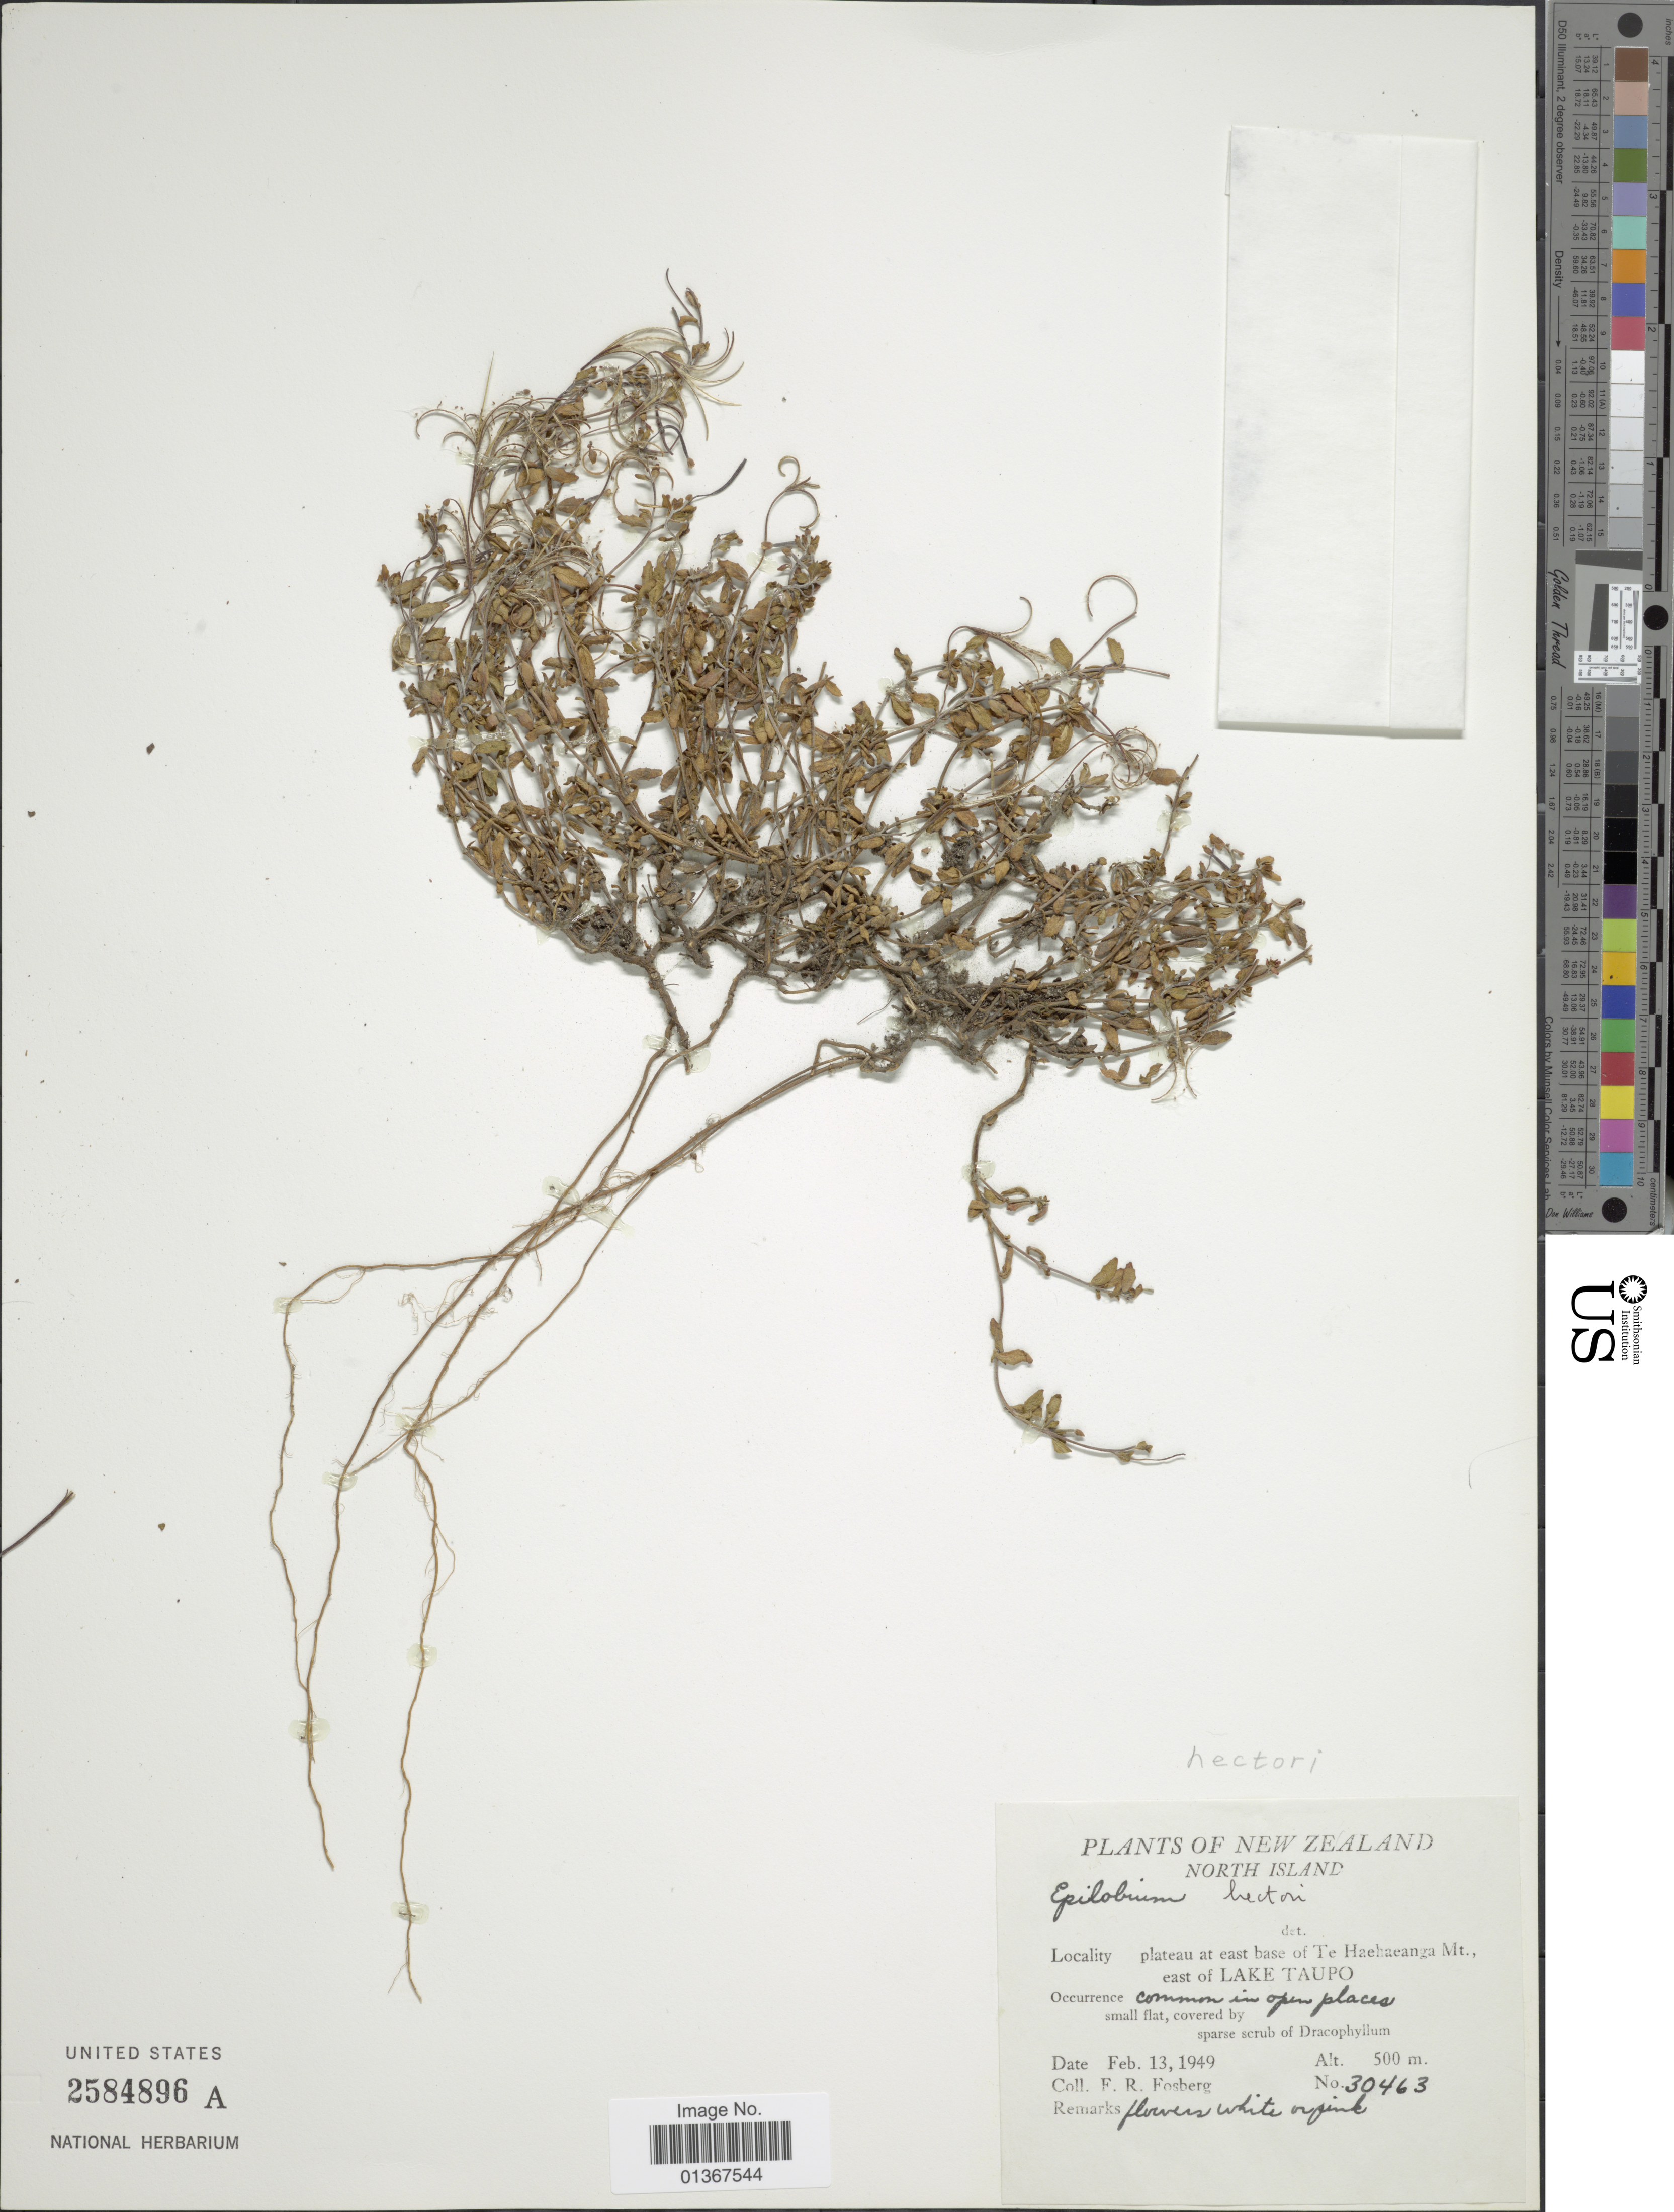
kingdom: Plantae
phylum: Tracheophyta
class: Magnoliopsida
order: Myrtales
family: Onagraceae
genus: Epilobium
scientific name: Epilobium hectorii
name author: Hausskn.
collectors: F. R. Fosberg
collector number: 30463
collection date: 1949-02-13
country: New Zealand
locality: North Island. Plateau at east base of Te Hzehaeanga Mt., East of Lake Taupo.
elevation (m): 500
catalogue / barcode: US 2584896A